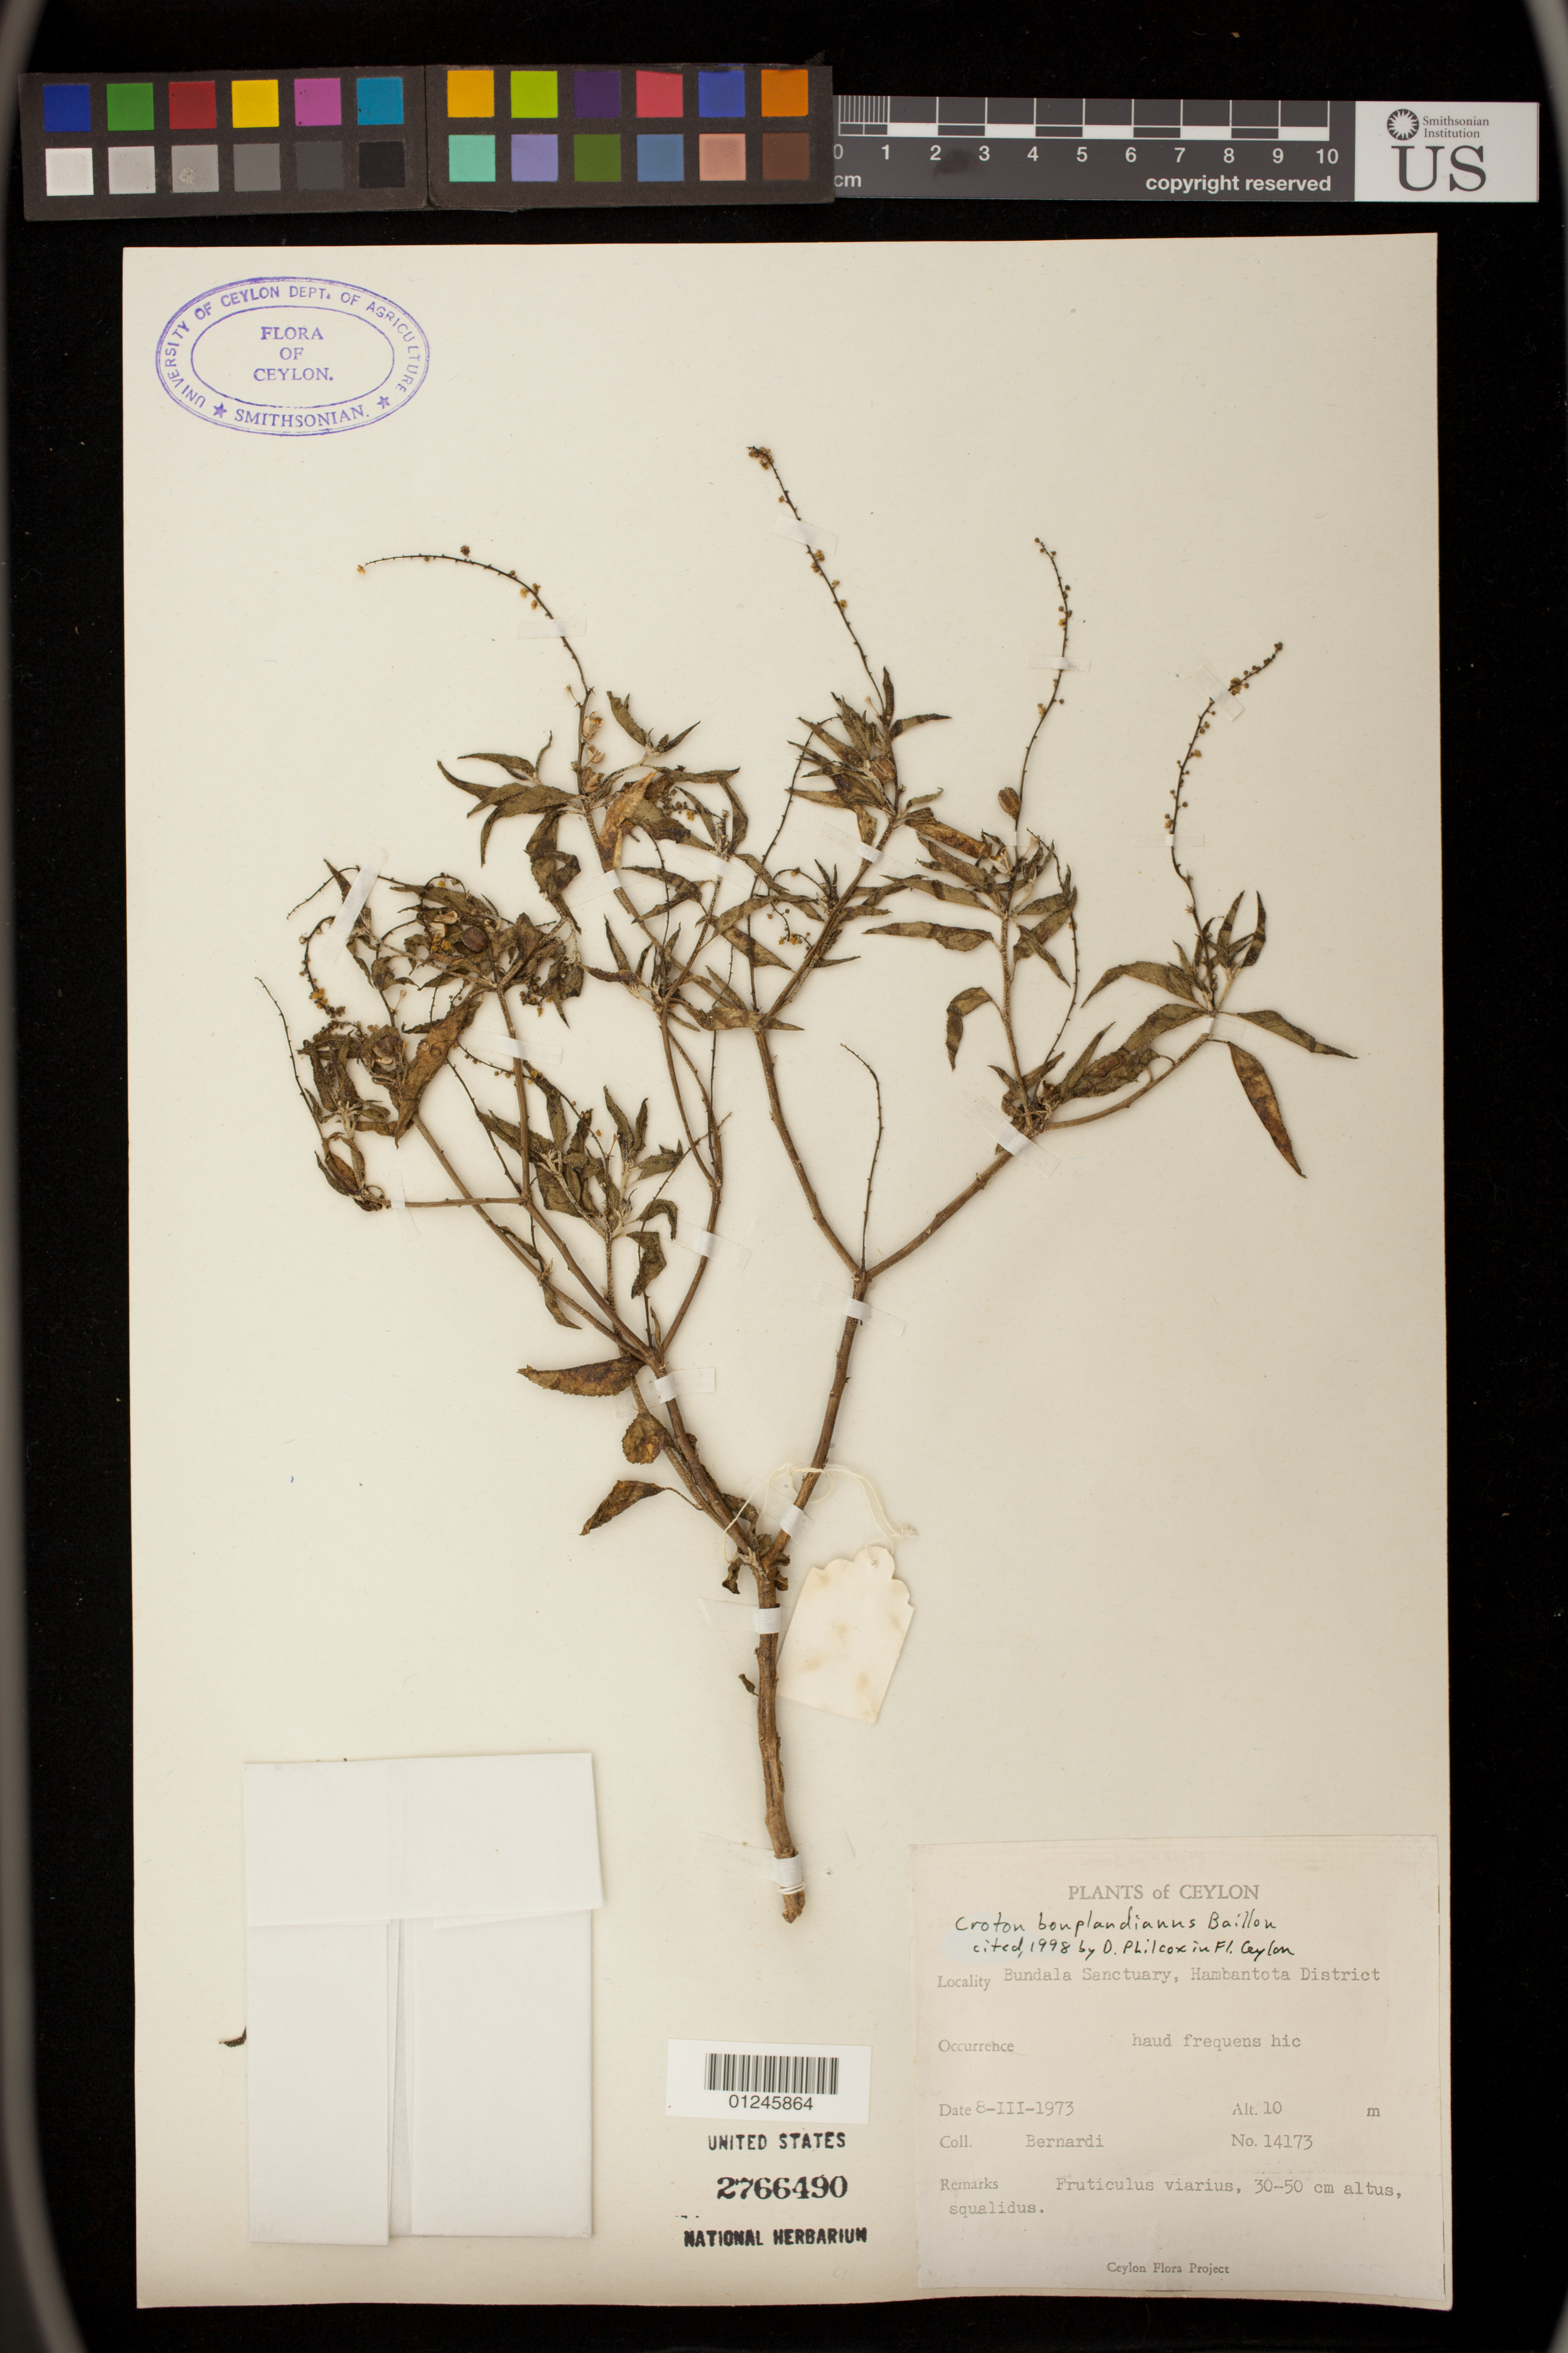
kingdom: Plantae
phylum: Tracheophyta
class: Magnoliopsida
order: Malpighiales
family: Euphorbiaceae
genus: Croton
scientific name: Croton bonplandianus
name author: Baill.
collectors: Bernardi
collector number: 14173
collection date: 1973-03-08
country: Sri Lanka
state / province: Southern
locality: Bundala Sanctuary, Hambantota District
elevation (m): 10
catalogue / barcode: US 2766490